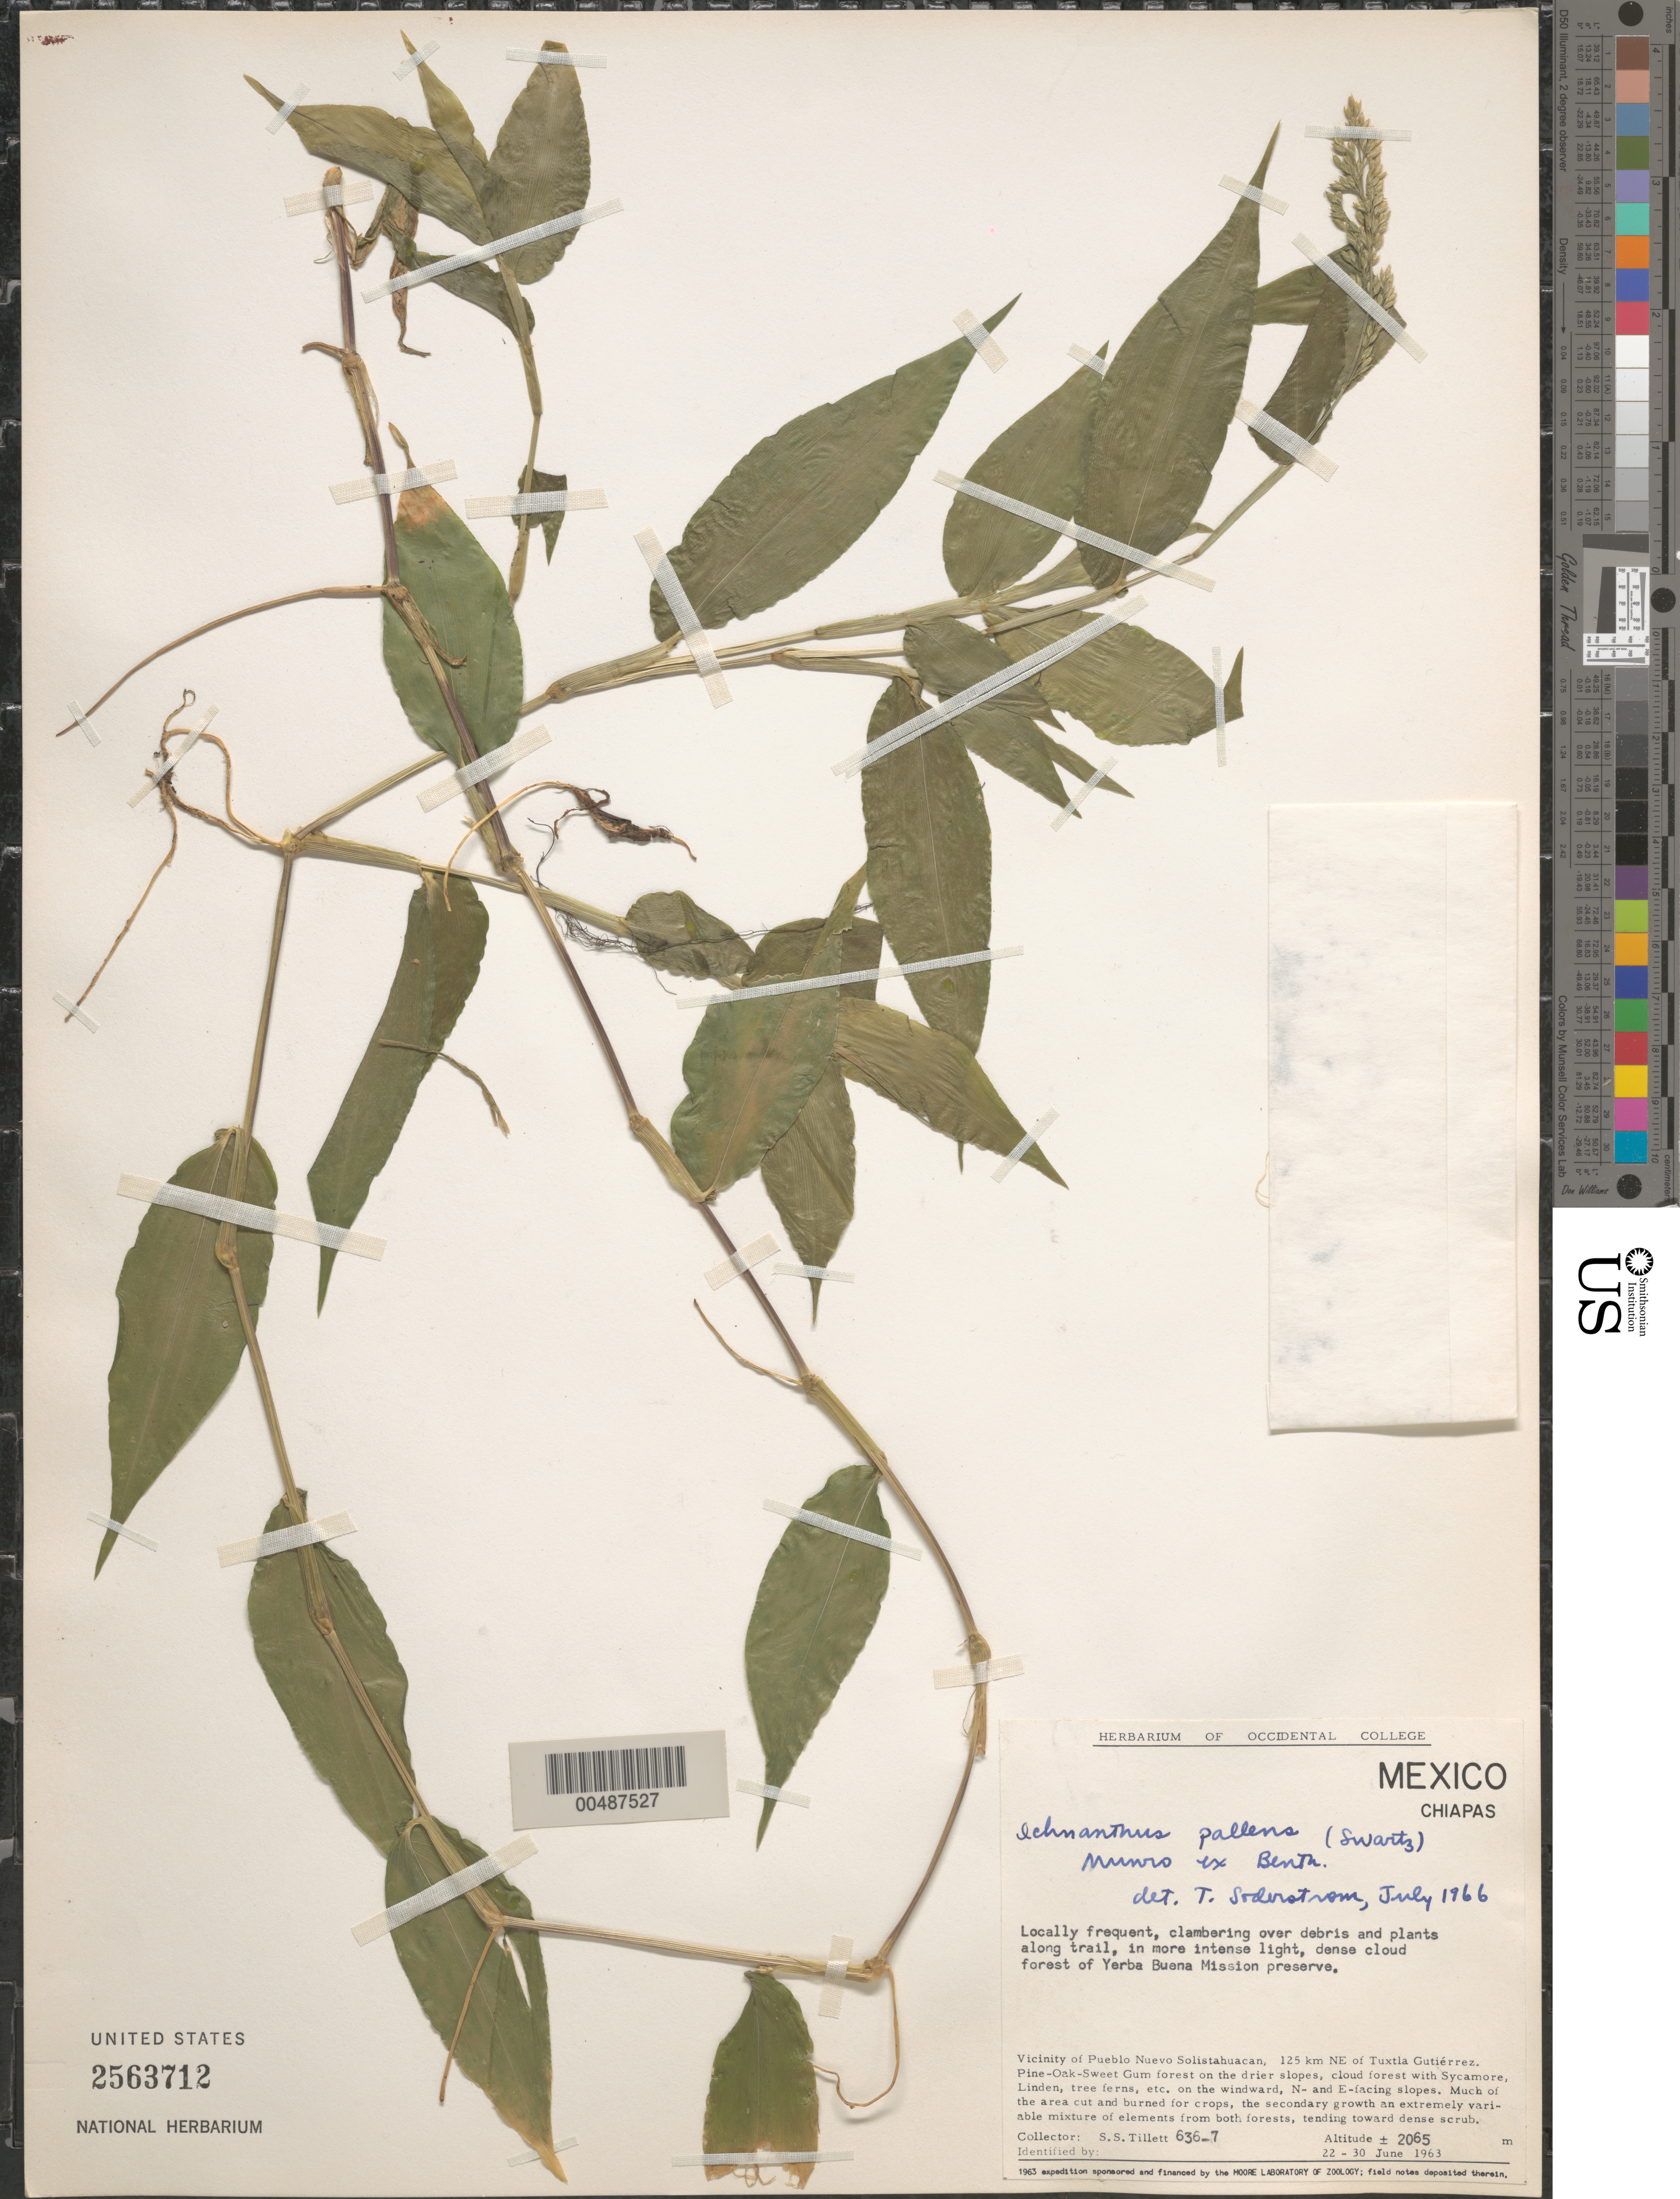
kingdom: Plantae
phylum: Tracheophyta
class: Liliopsida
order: Poales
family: Poaceae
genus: Ichnanthus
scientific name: Ichnanthus pallens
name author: (Sw.) Munro ex Benth.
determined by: Soderstrom, T. R.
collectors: S. S. Tillett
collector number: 636-7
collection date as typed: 22 Jun 1963 to 30 Jun 1963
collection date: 1963-06-22/1963-06-30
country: Mexico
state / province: Chiapas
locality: Forest of Yerba Buena Mission preserve, vicinity of Pueblo Nuevo Solistahuacan, 125 km NE of Tuxtla Gutierrez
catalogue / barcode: US 2563712